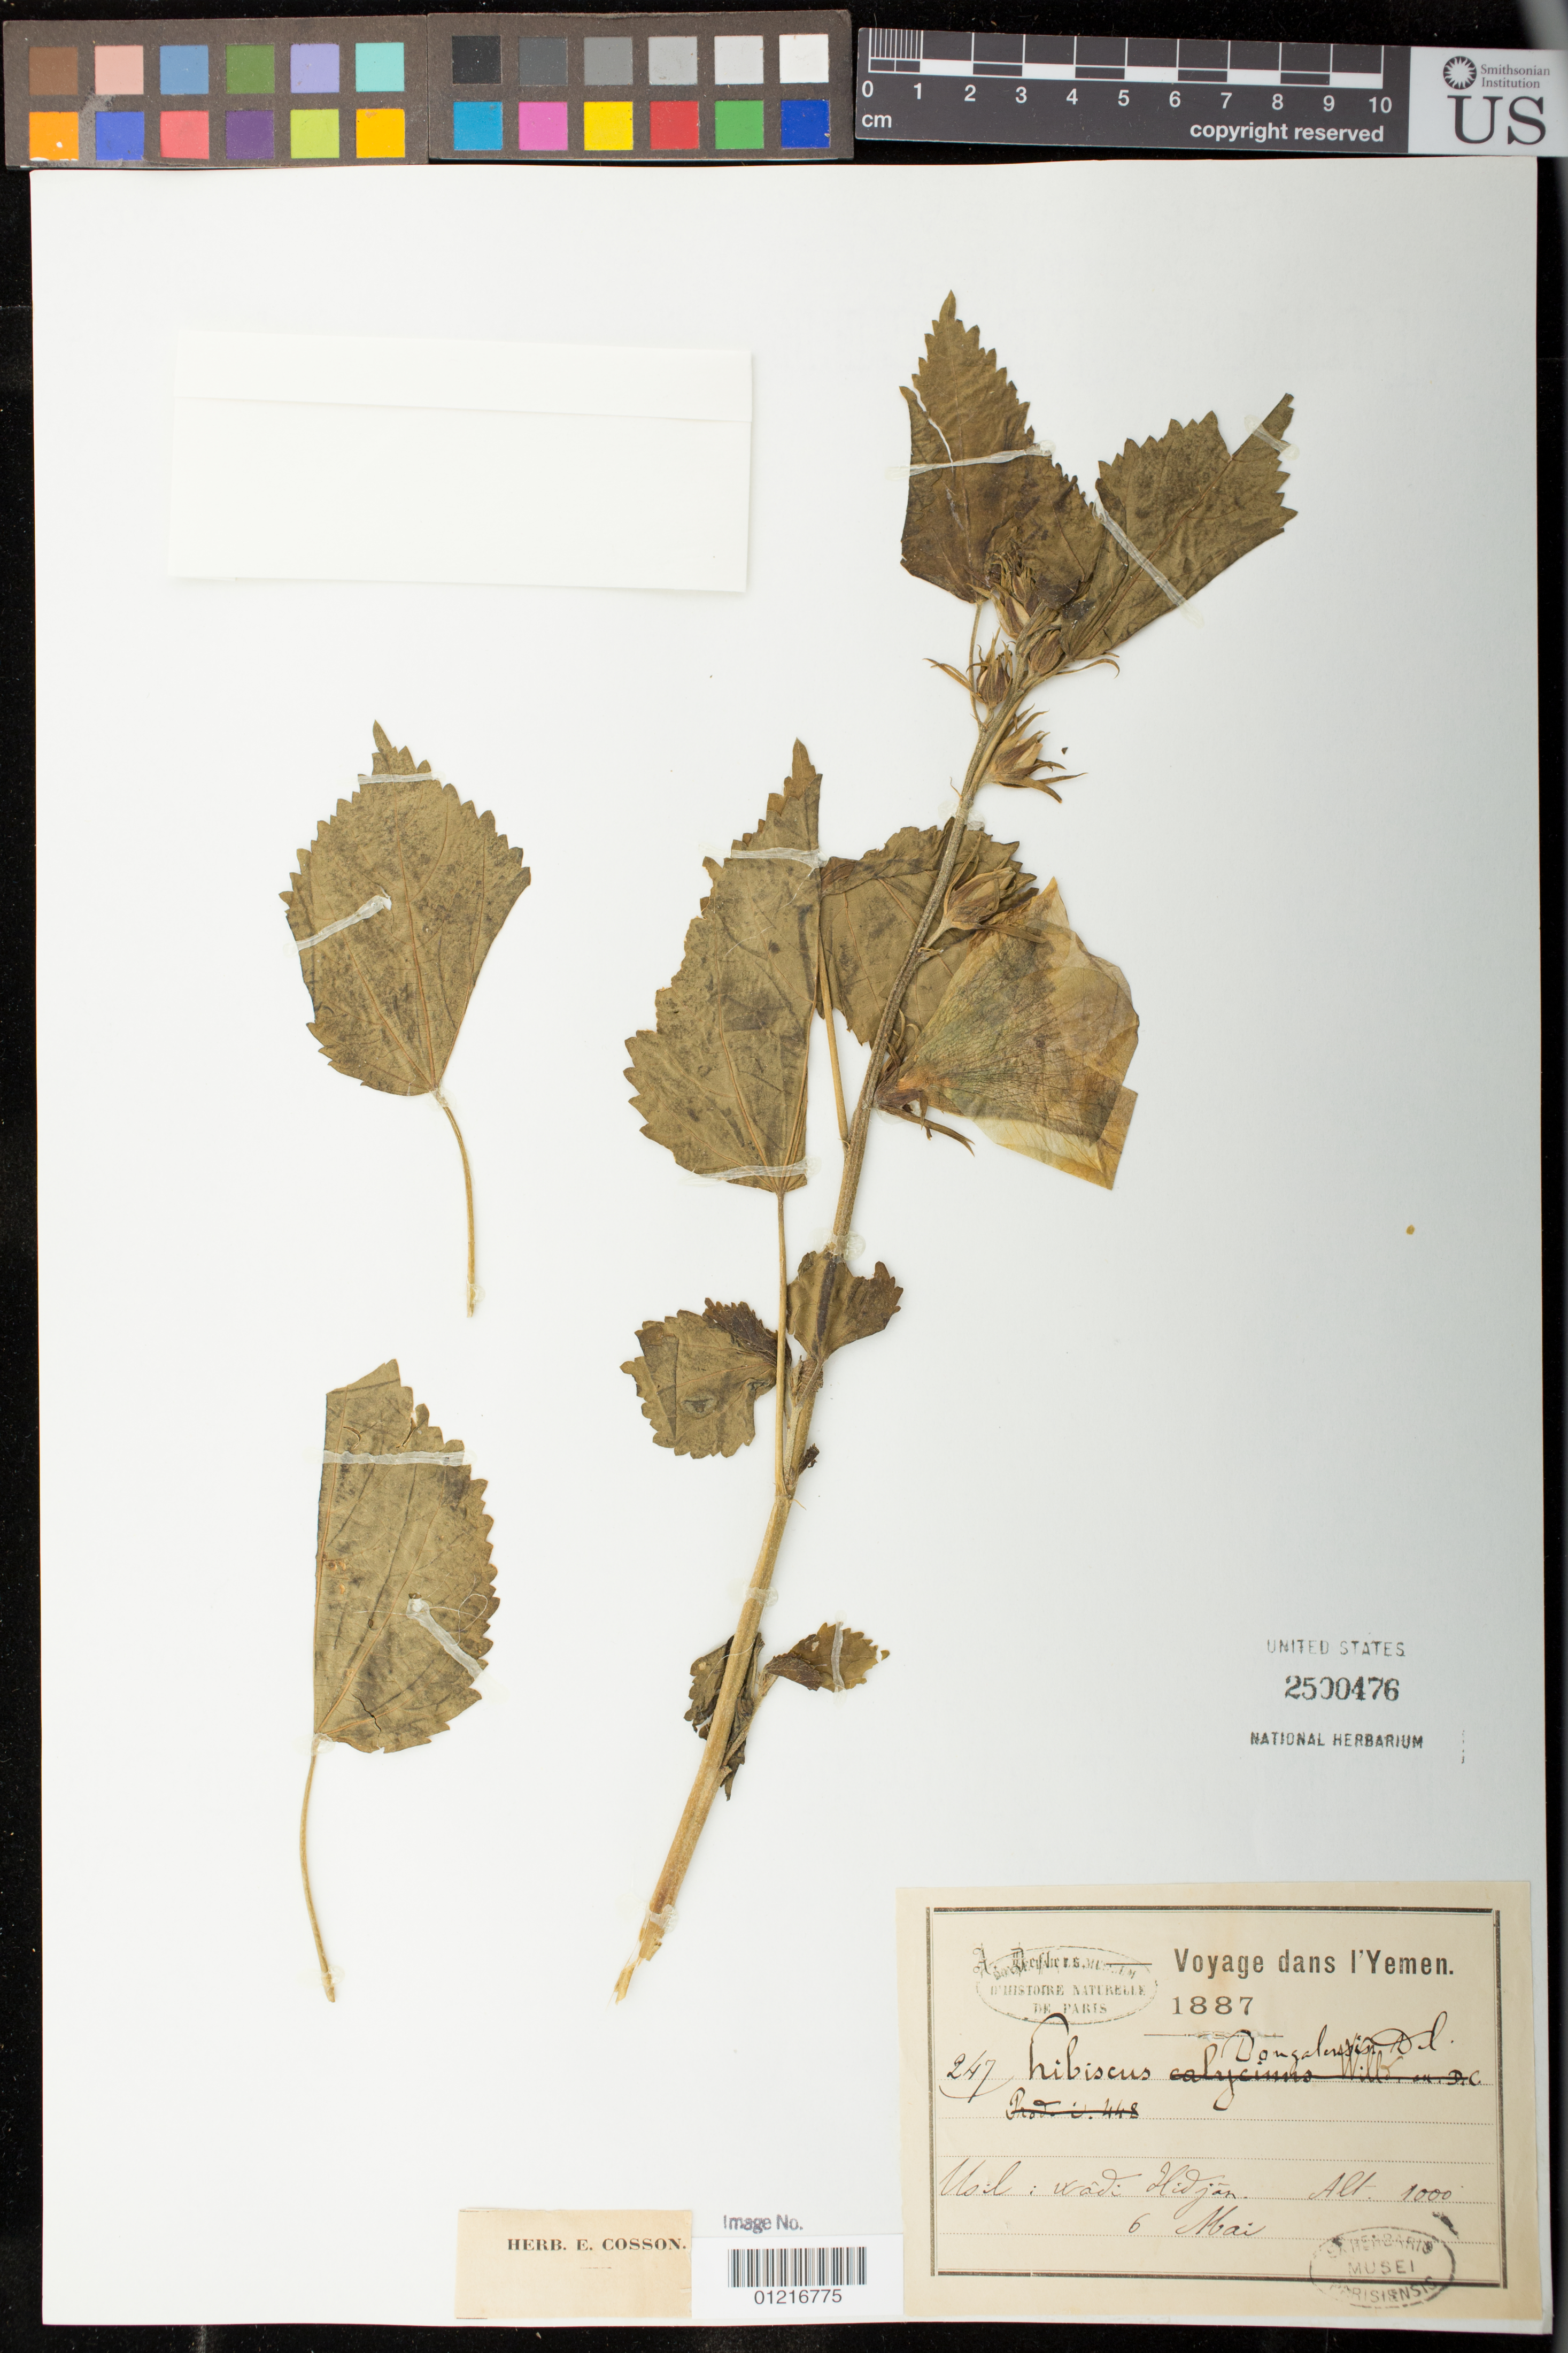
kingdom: Plantae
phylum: Tracheophyta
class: Magnoliopsida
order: Malvales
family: Malvaceae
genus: Hibiscus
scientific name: Hibiscus dongolensis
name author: Delile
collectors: E. Cosson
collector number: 247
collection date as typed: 06 May 1887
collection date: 1887-05-06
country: Yemen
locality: Msil: wadi Hidjan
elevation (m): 305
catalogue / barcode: US 2500476